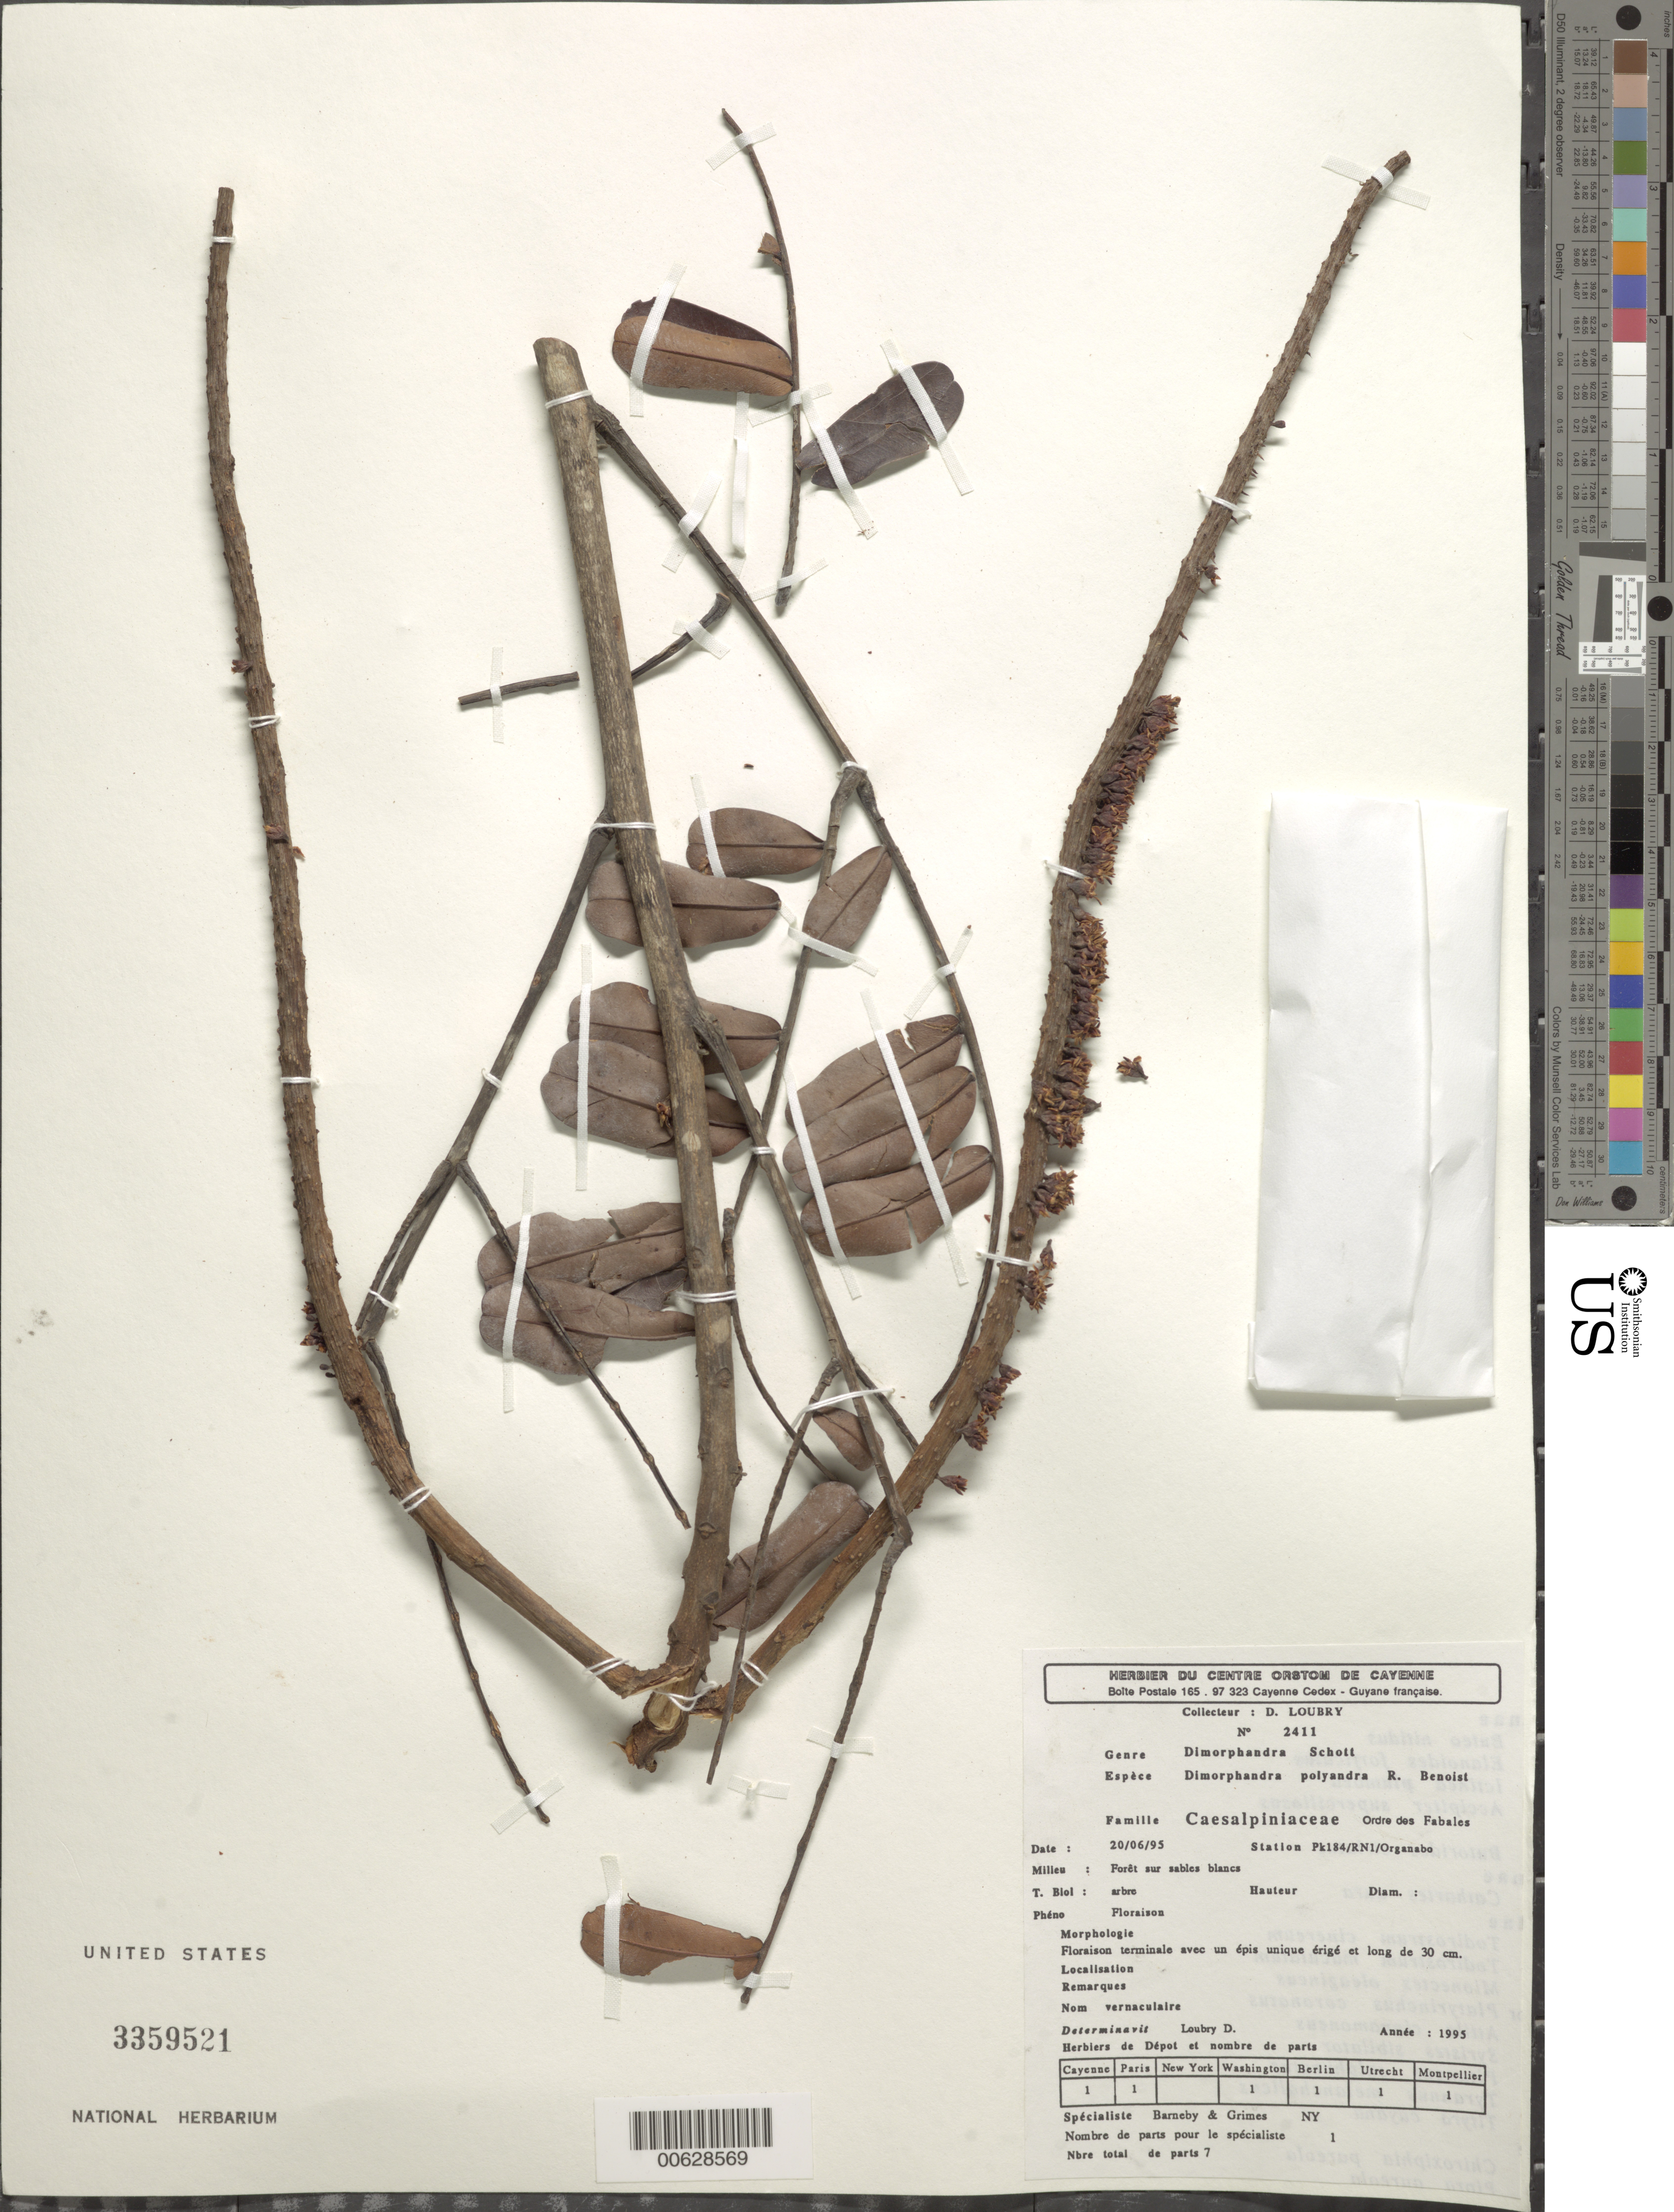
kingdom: Plantae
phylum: Tracheophyta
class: Magnoliopsida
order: Fabales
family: Fabaceae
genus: Dimorphandra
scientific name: Dimorphandra polyandra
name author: Benoist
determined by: Loubry, D.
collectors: D. Loubry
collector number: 2411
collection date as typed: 20-Jun-95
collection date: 1995-06-20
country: French Guiana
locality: Station Pk184/RN1/Organabo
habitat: Forest on white sand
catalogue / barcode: US 3359521